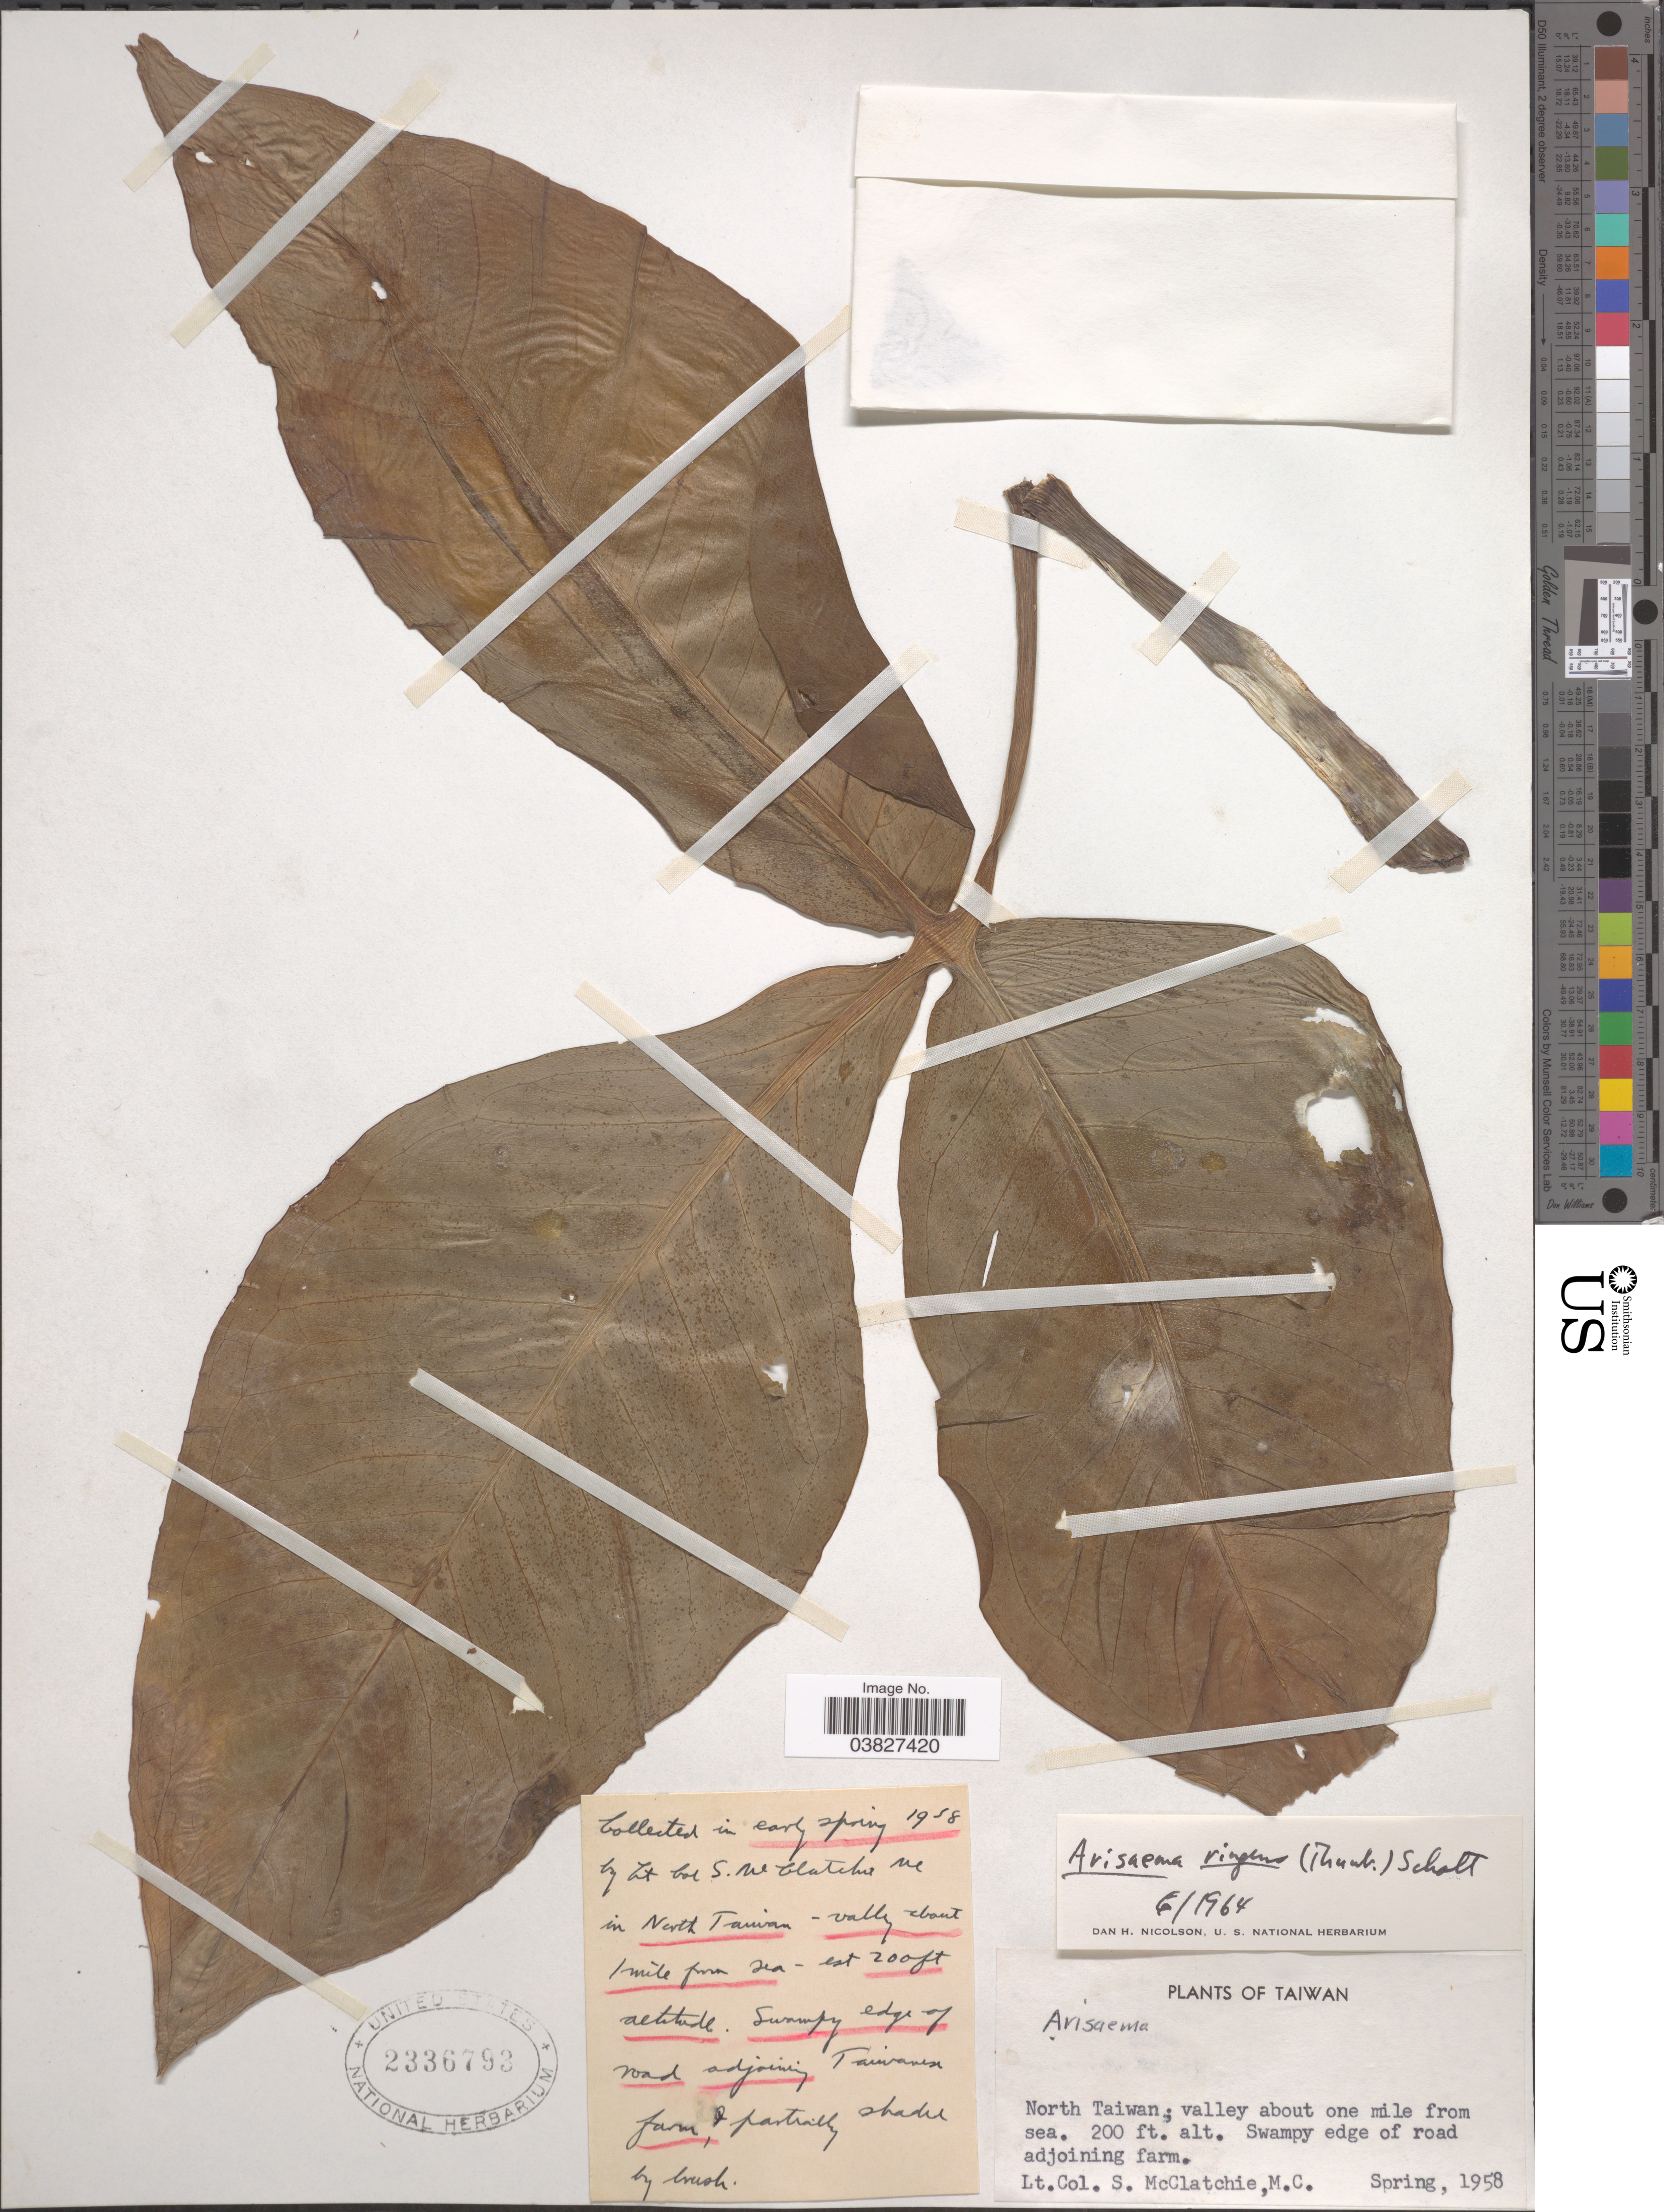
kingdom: Plantae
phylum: Tracheophyta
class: Liliopsida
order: Alismatales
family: Araceae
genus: Arisaema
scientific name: Arisaema ringens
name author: (Thunb.) Schott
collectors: S. McClatchie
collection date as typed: Early Spring, 1958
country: Taiwan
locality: North Taiwan; valley about one mile from sea. Swampy edge of road adjoining farm.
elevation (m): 61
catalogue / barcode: US 2336793